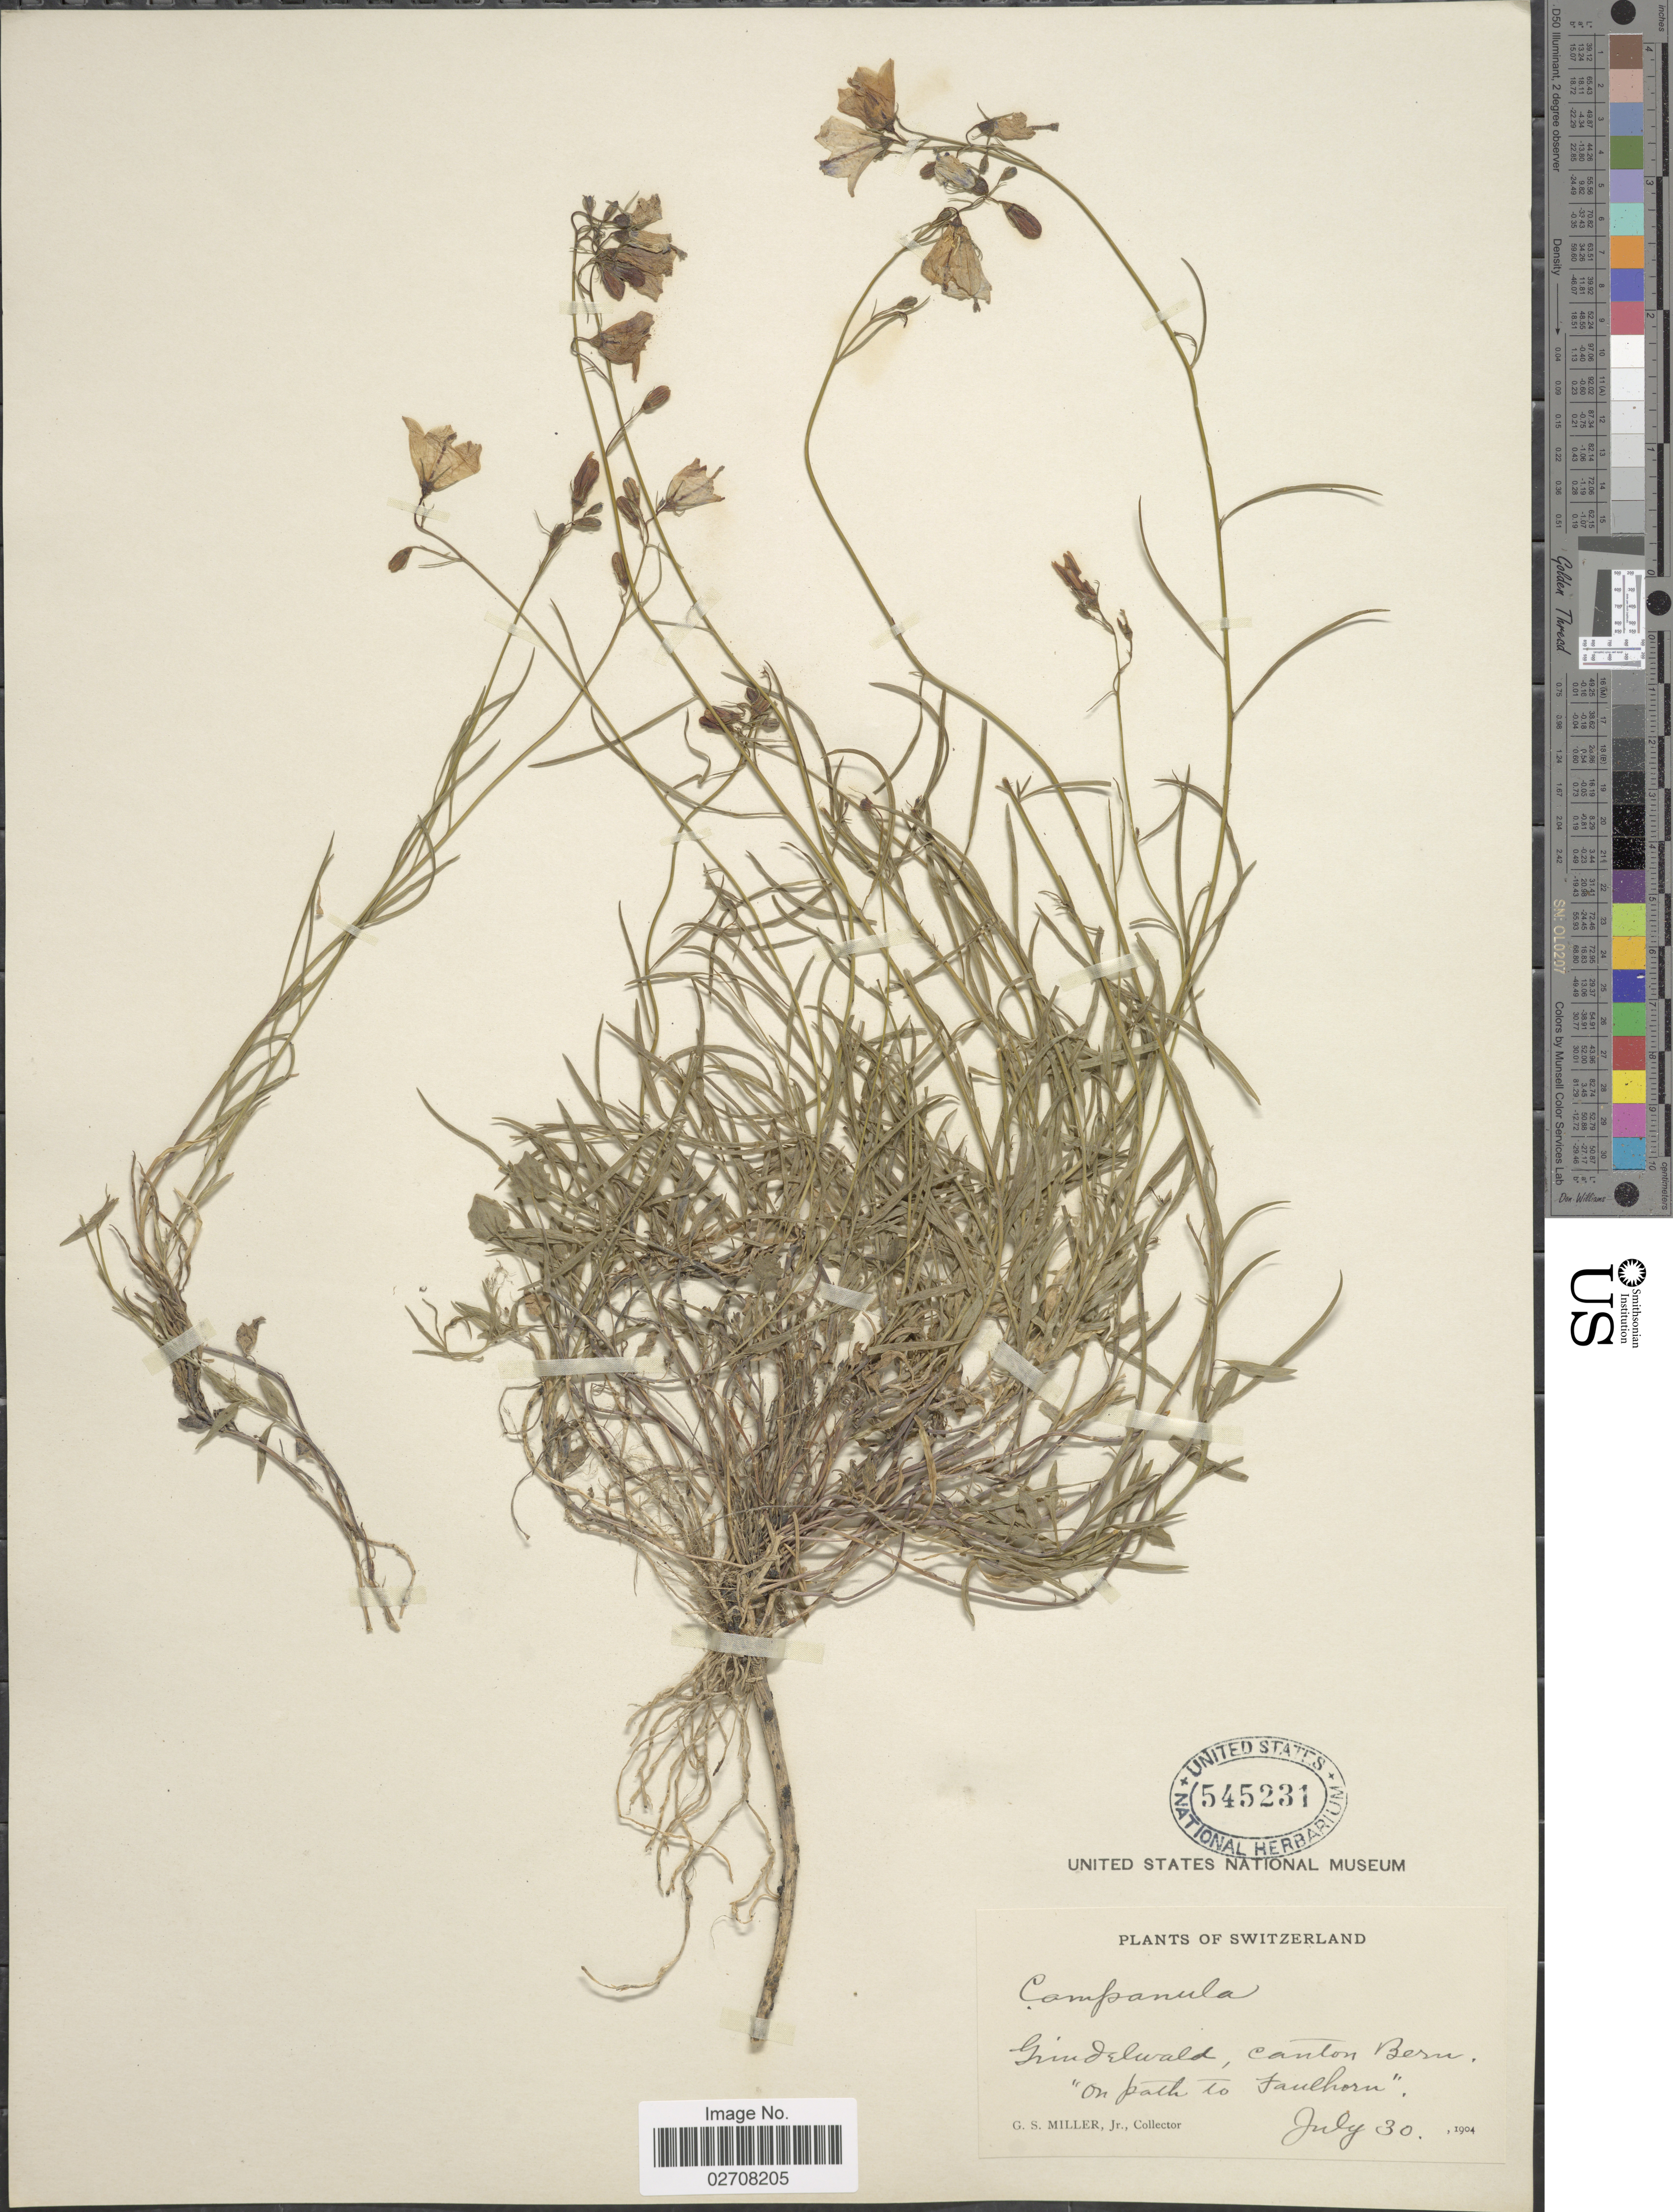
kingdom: Plantae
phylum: Tracheophyta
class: Magnoliopsida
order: Asterales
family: Campanulaceae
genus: Campanula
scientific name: Campanula sp.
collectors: G. S. Miller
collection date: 1904-07-30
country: Switzerland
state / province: Bern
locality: Grindelwald, canton Bern. "On path to Faulhorn".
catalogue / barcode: US 545231